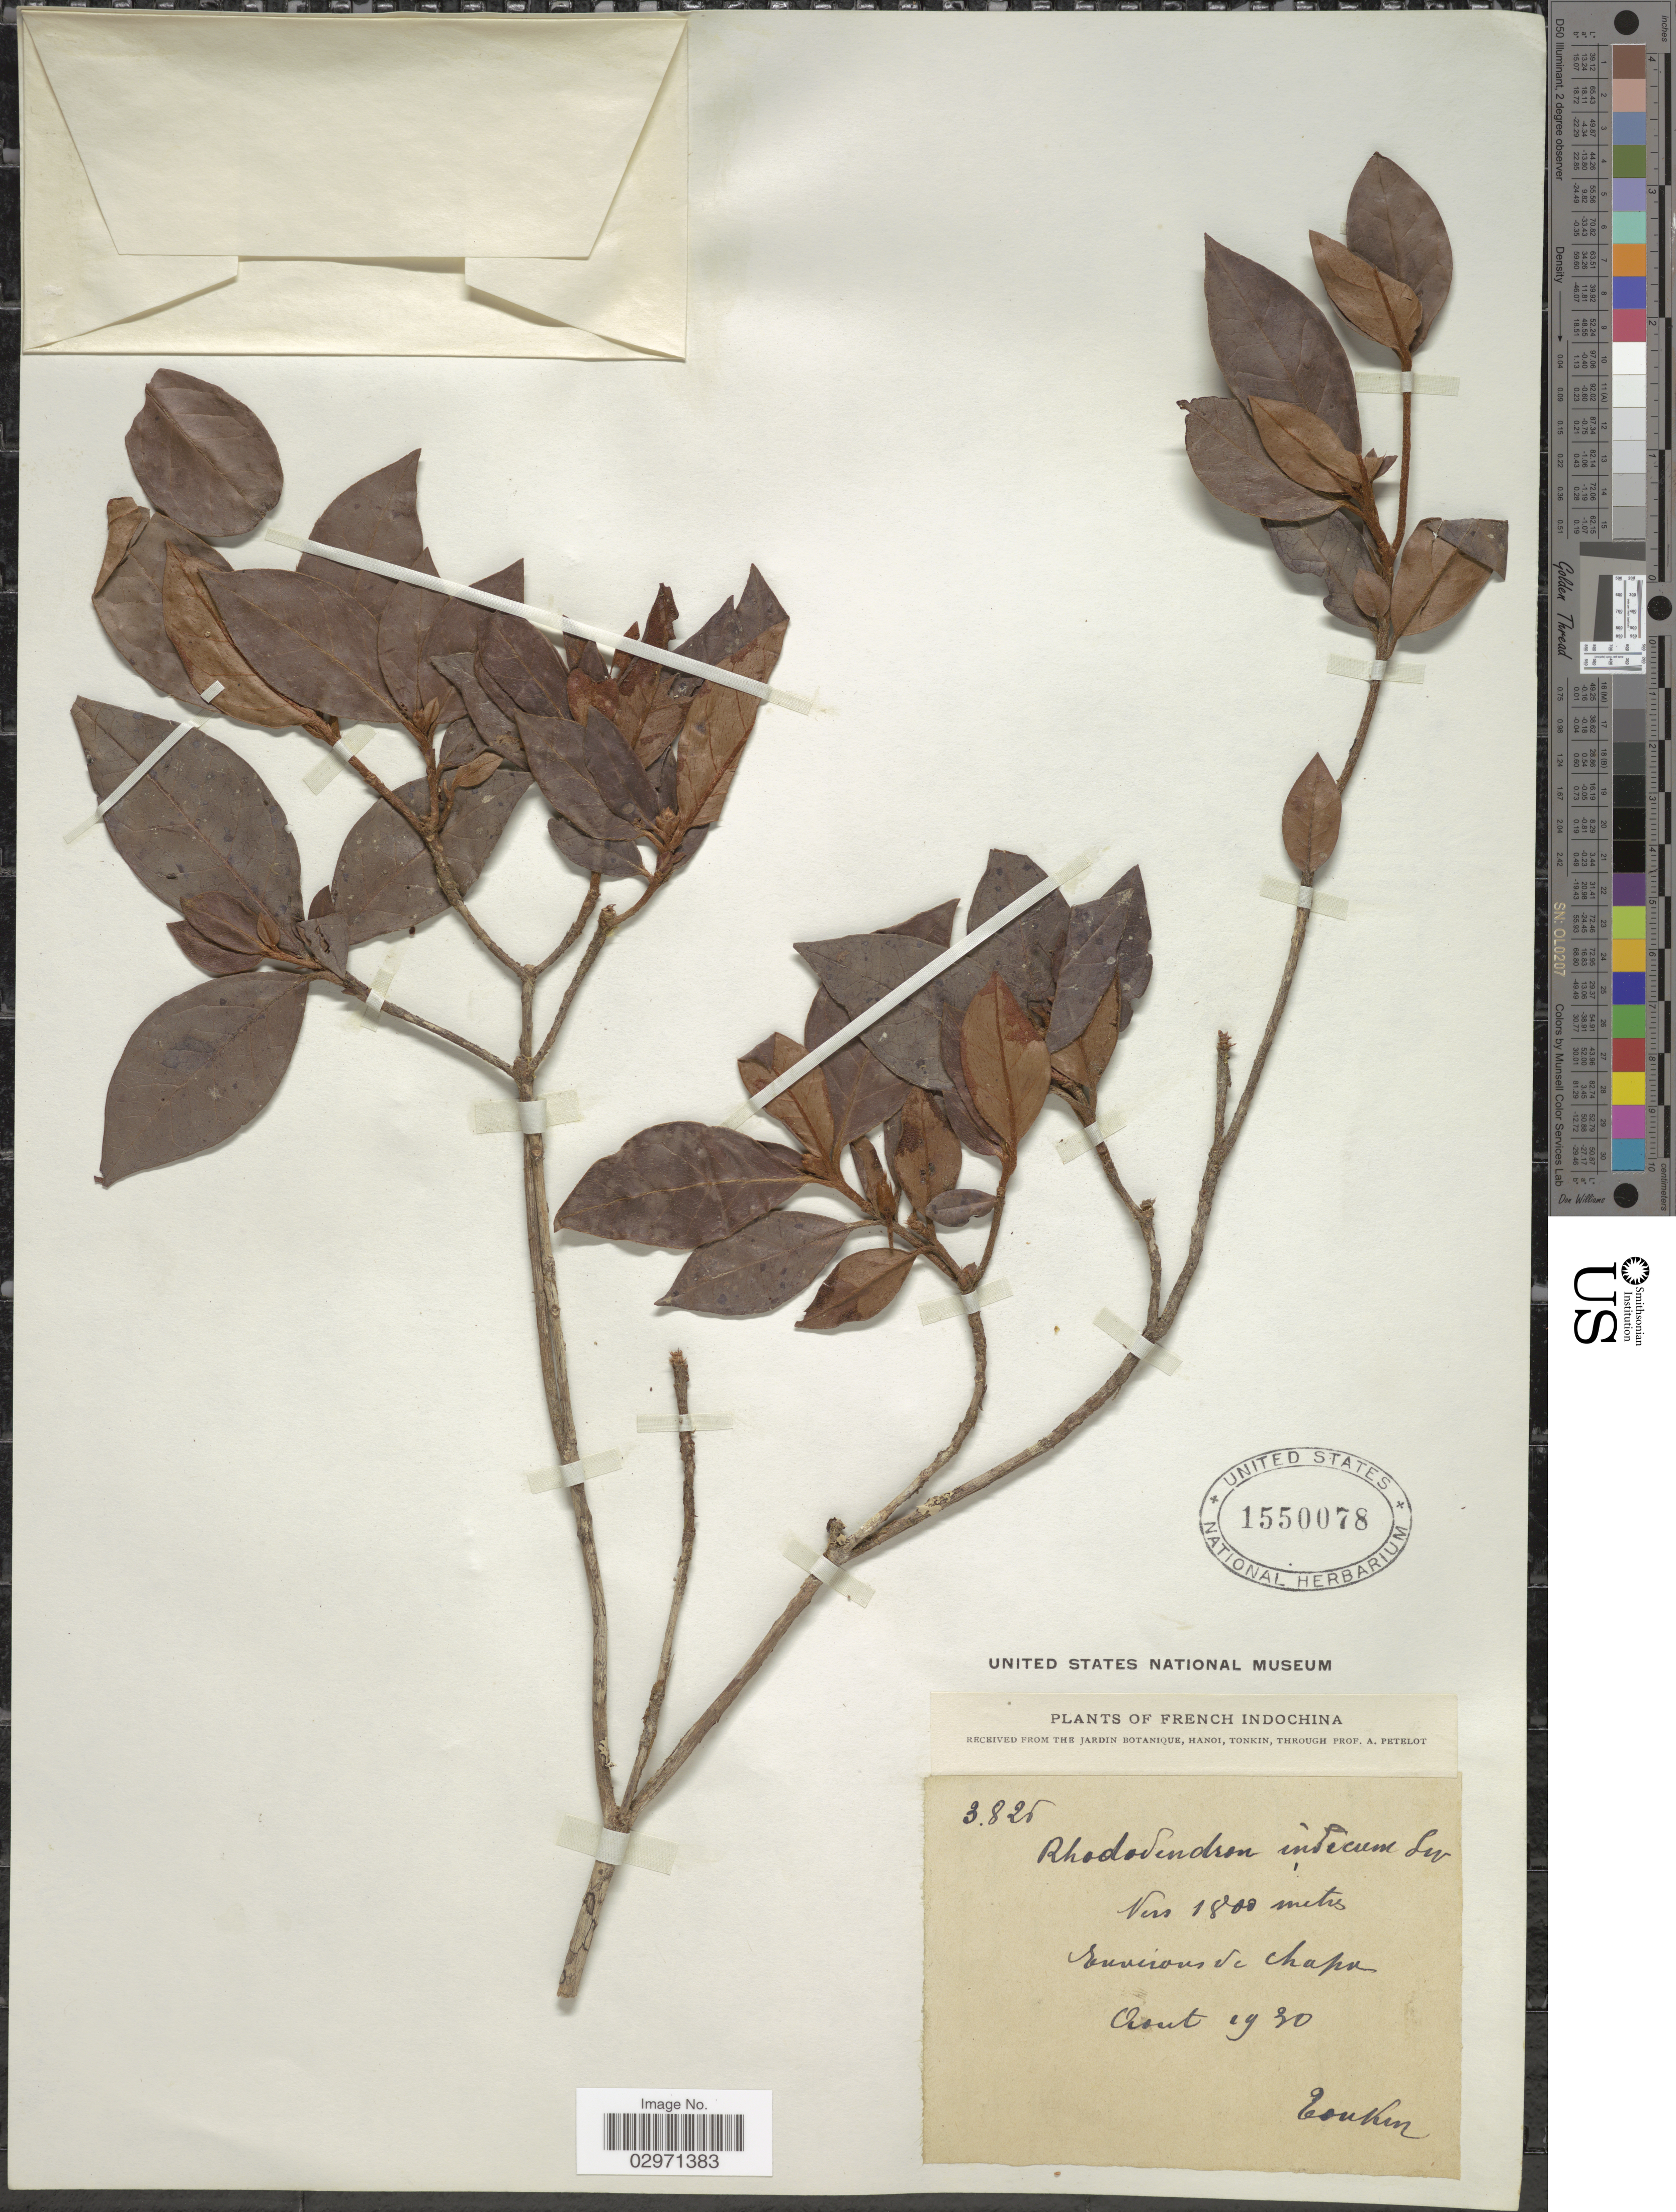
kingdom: Plantae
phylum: Tracheophyta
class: Magnoliopsida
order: Ericales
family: Ericaceae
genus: Rhododendron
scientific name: Rhododendron indicum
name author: (L.) Sweet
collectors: A. Petelot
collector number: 3826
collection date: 1930-08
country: Vietnam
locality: French IndoChina. Tonkin. Environs de Chapa.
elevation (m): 1800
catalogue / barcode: US 1550078